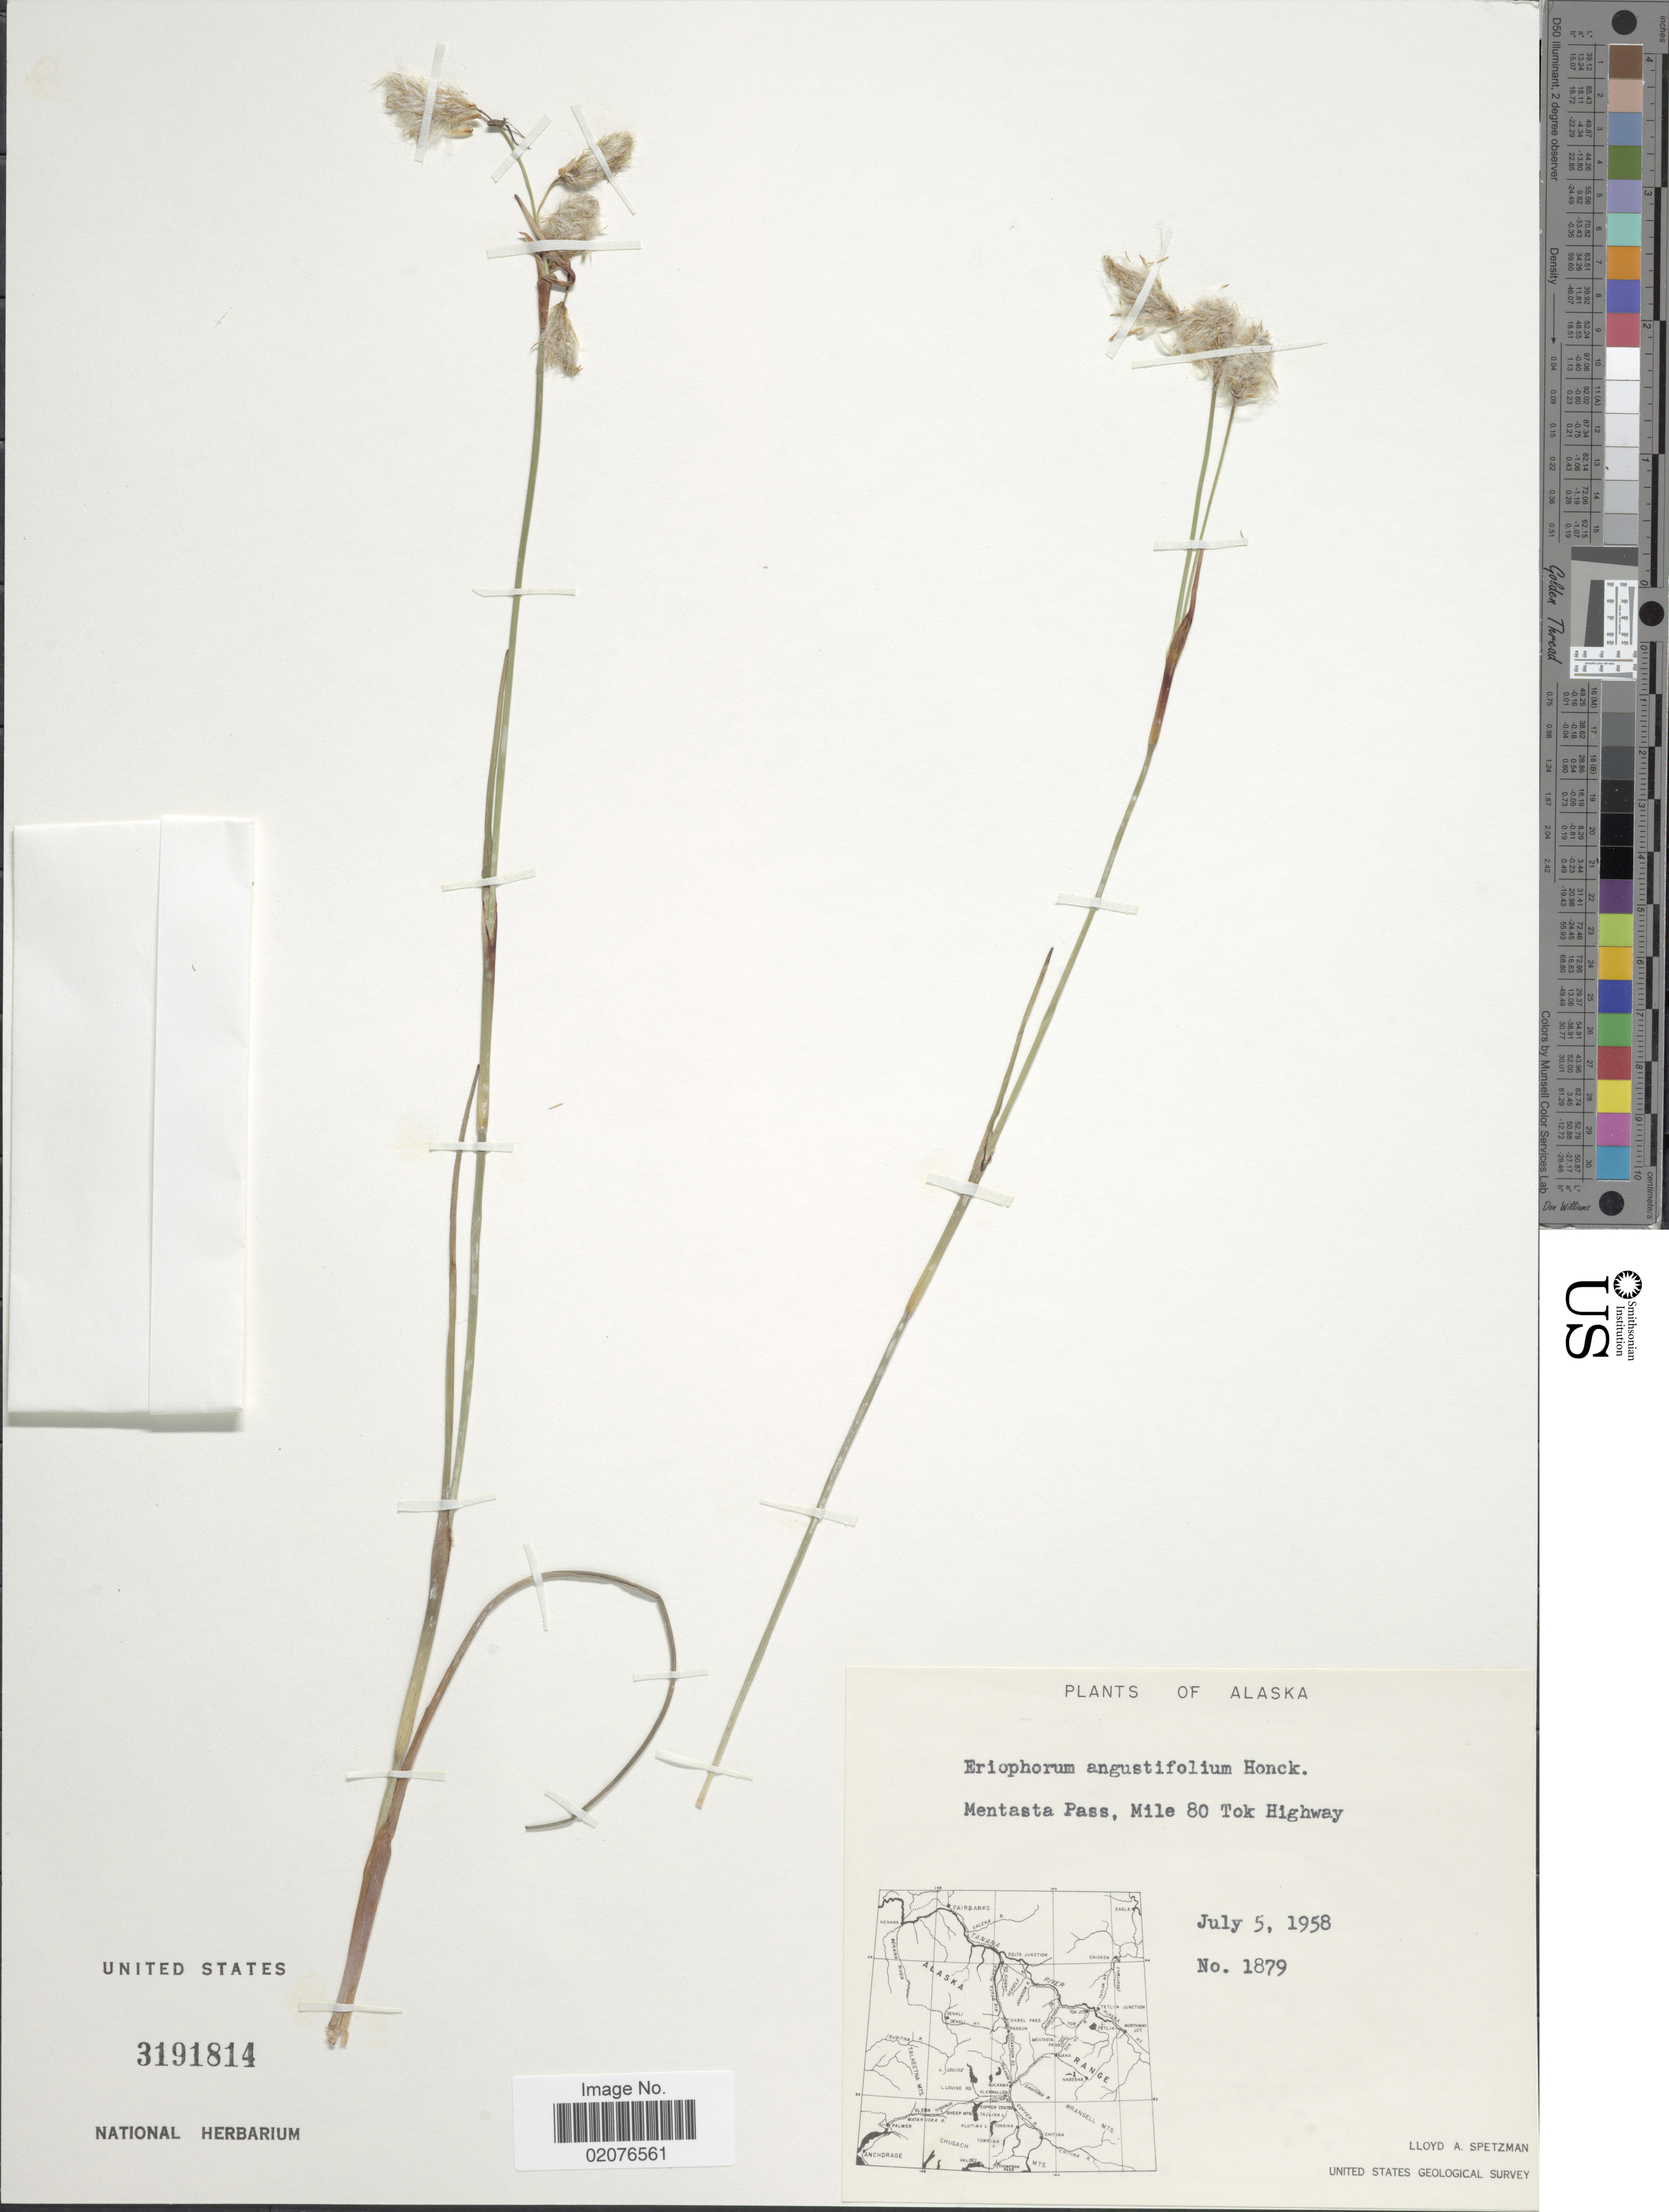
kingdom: Plantae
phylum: Tracheophyta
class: Liliopsida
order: Poales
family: Cyperaceae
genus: Eriophorum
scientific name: Eriophorum angustifolium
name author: Honck.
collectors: L. Spetzman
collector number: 1879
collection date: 1958-07-05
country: United States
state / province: Alaska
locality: Mentasta Pass, Mile 80 Tok Highway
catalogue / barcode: US 3191814